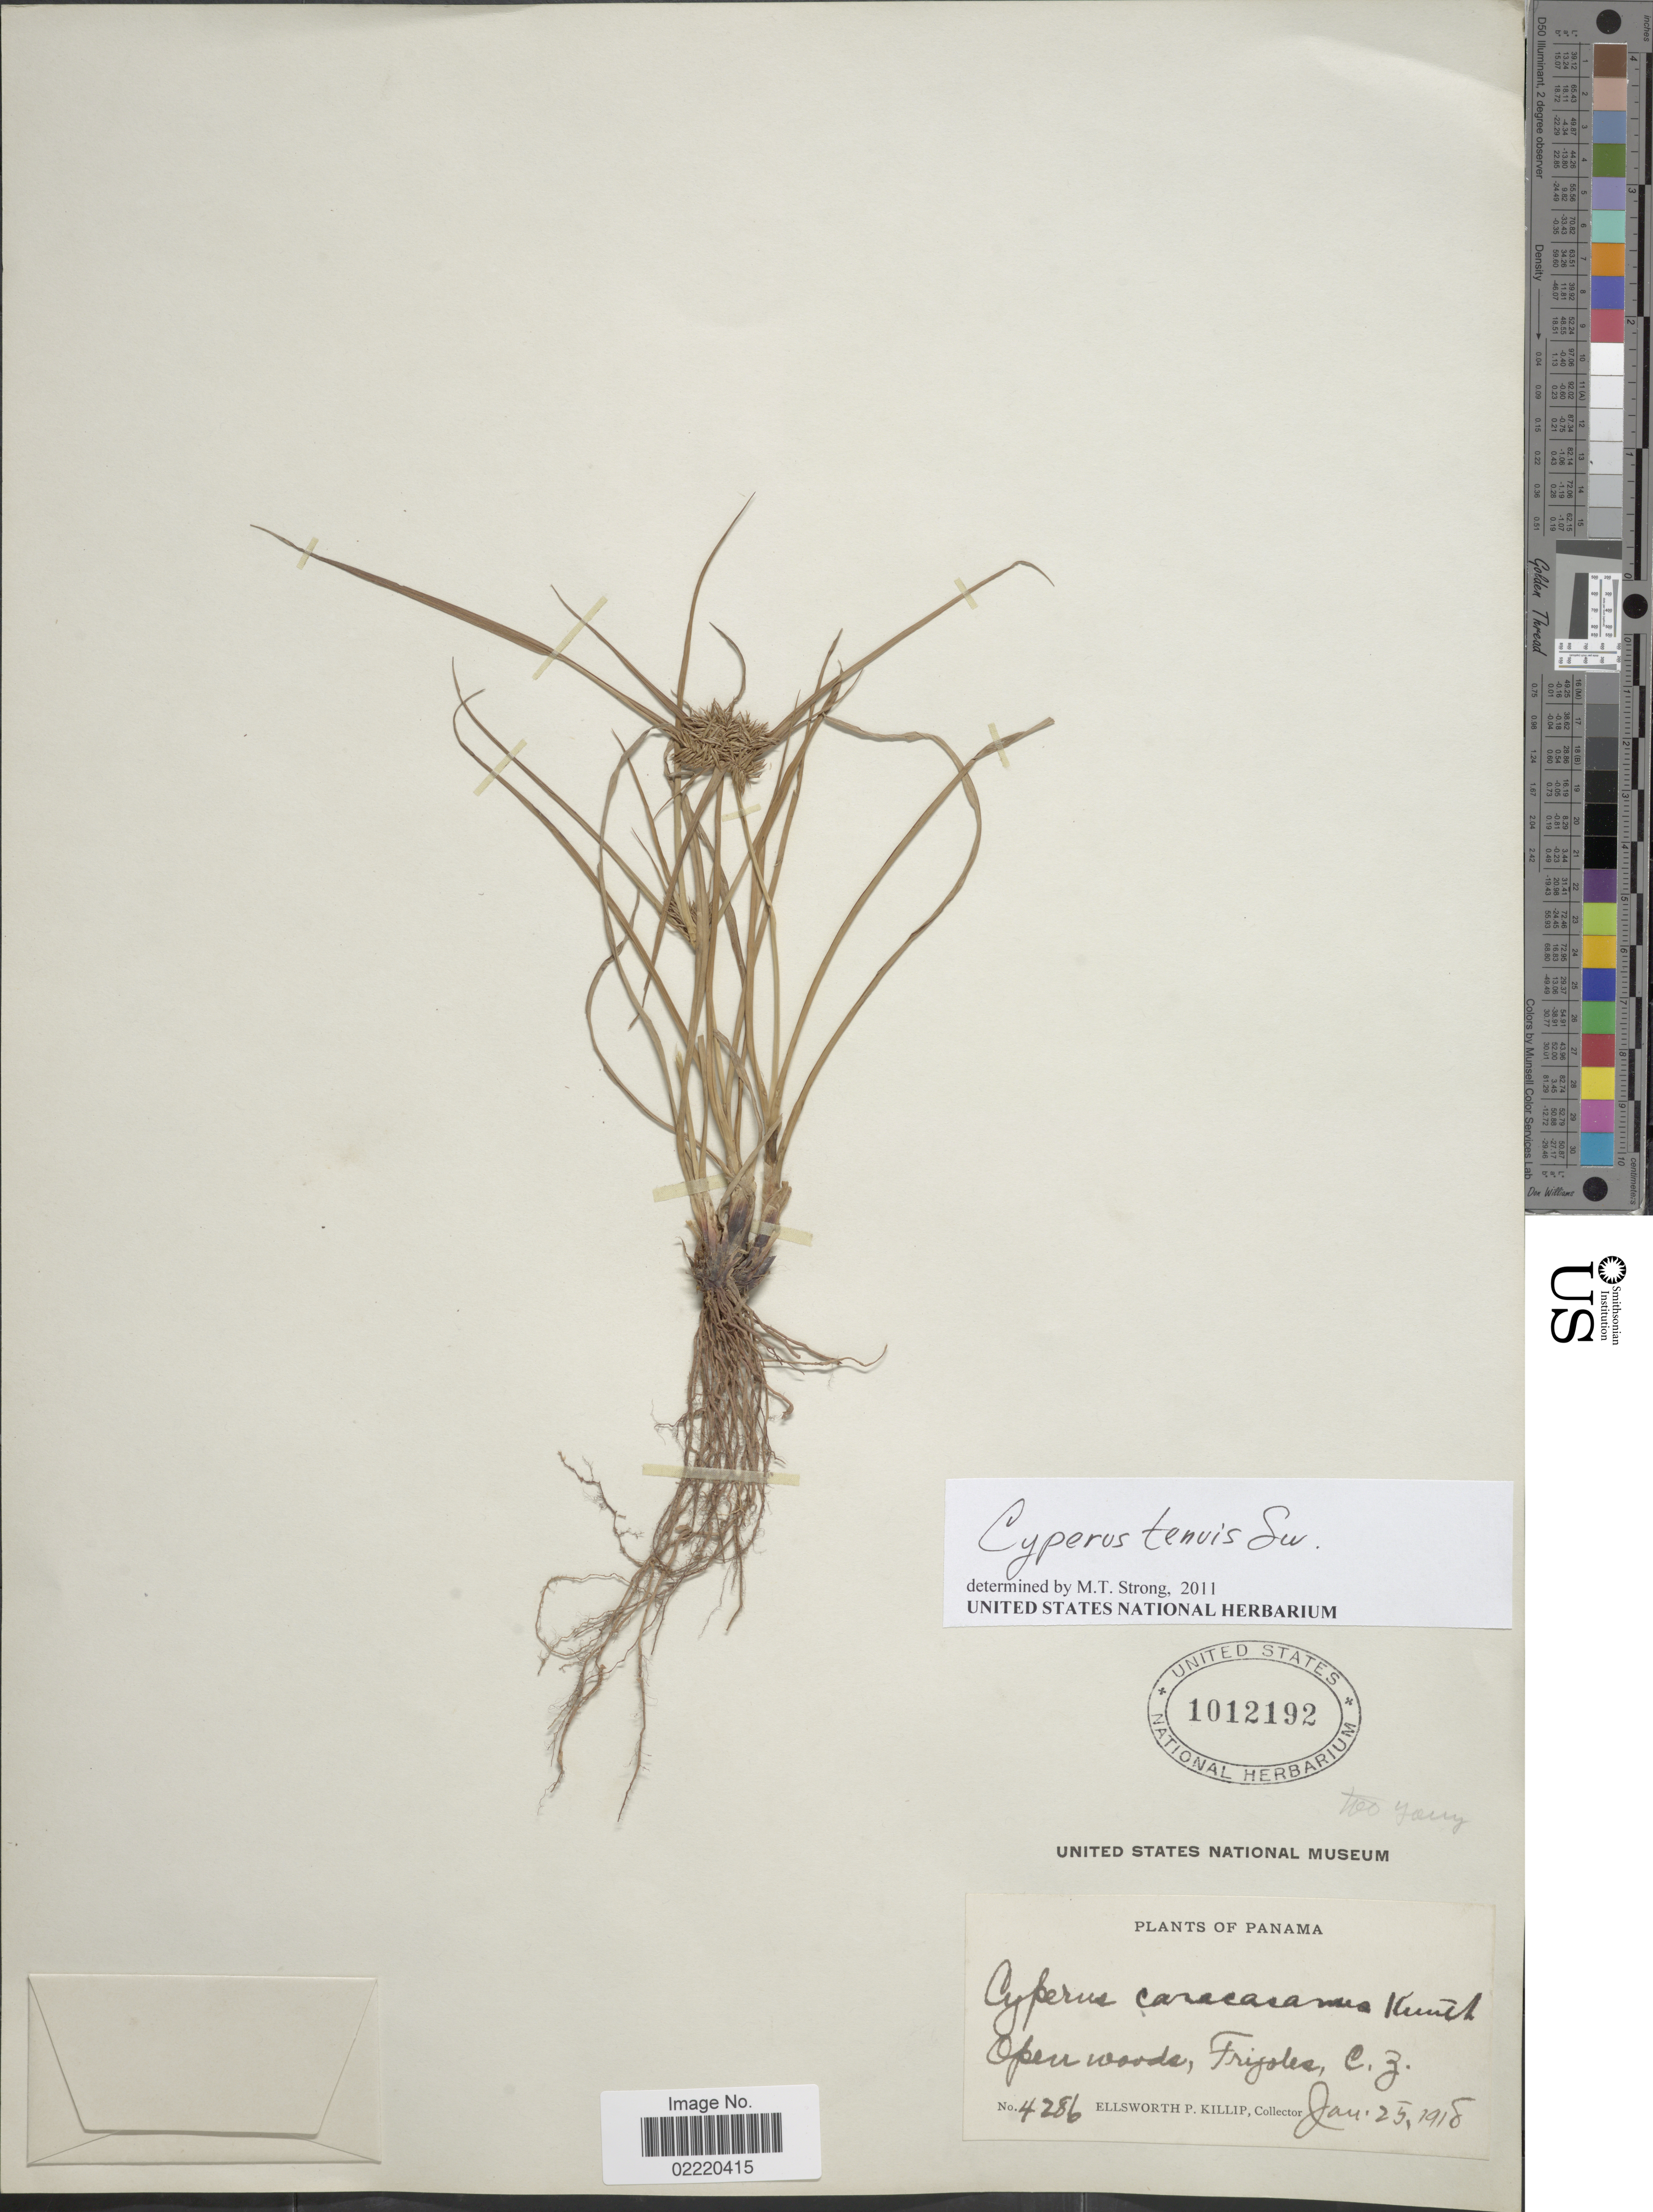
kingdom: Plantae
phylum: Tracheophyta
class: Liliopsida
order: Poales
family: Cyperaceae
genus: Cyperus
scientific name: Cyperus tenuis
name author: Sw.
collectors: E. P. Killip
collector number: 4286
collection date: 1918-01-25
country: Panama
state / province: Colón / Panamá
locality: Open woods, Frijoles, C.Z.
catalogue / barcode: US 1012192